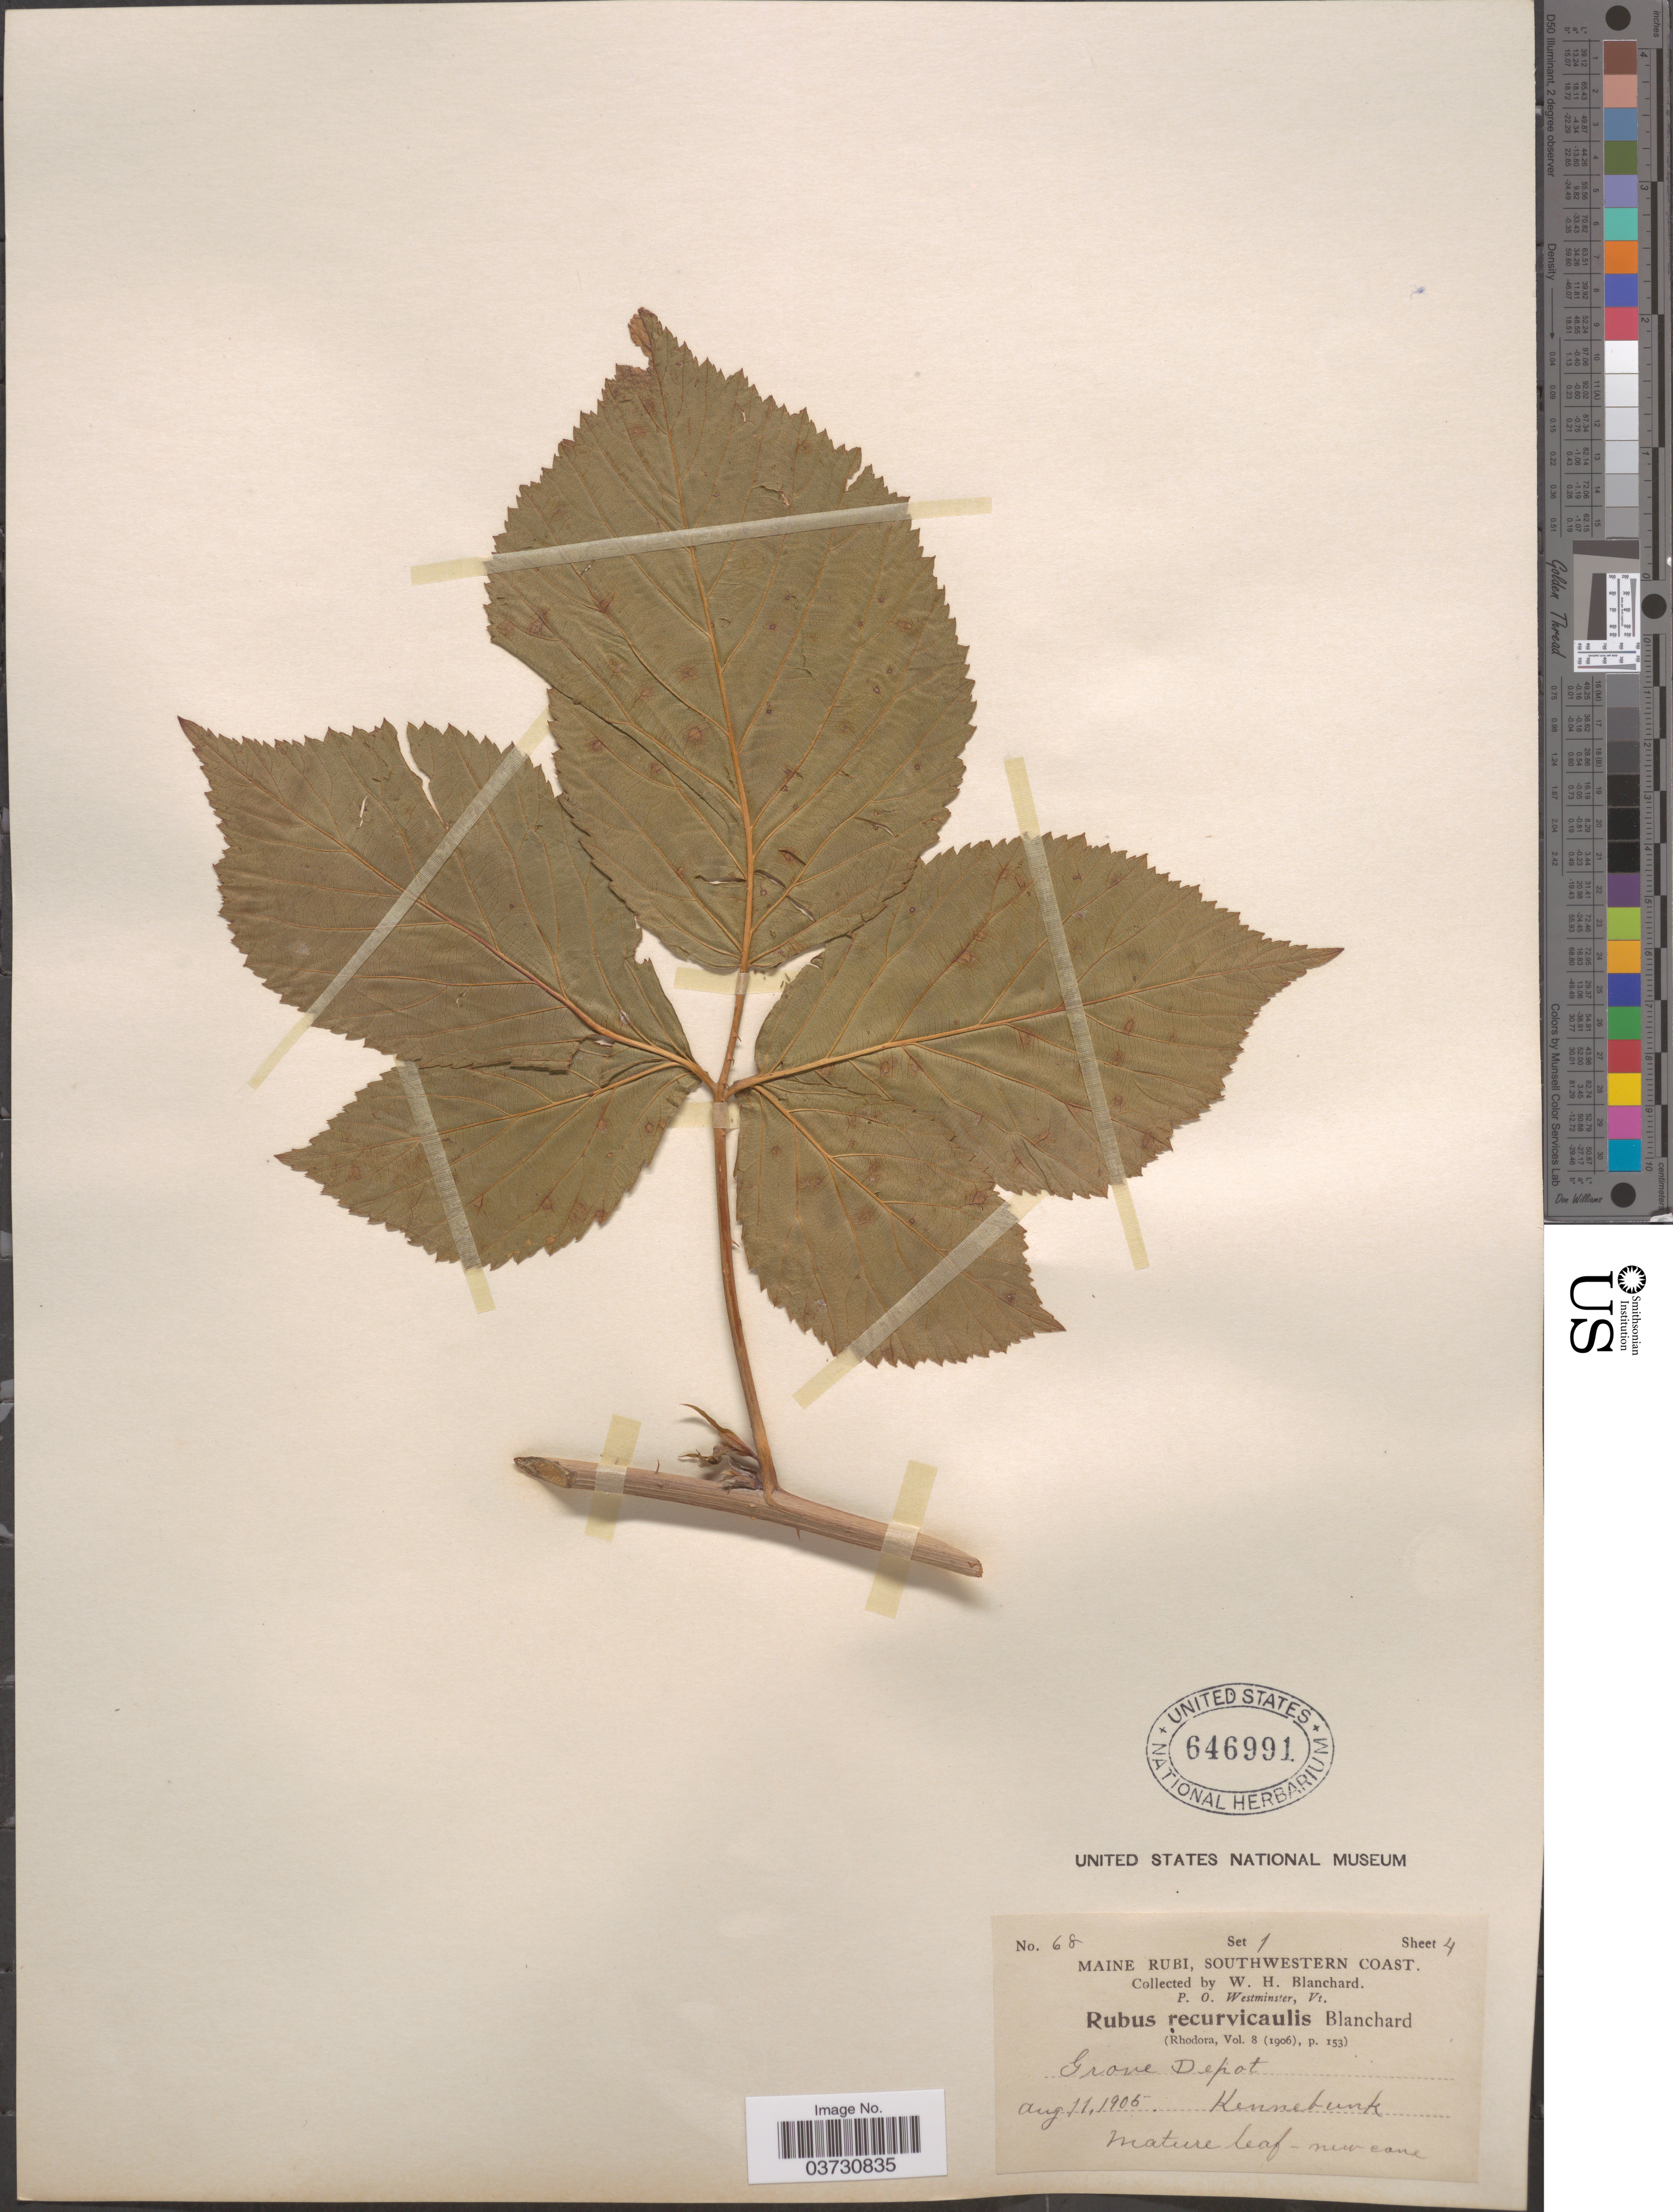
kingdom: Plantae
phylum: Tracheophyta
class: Magnoliopsida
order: Rosales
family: Rosaceae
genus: Rubus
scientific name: Rubus pergratus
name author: Blanch.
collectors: W. H. Blanchard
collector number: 68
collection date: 1905-08-11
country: United States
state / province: Maine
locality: Maine Rubi, Southwestern Coast. Grone Depot. Kennebunk.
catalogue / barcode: US 646991